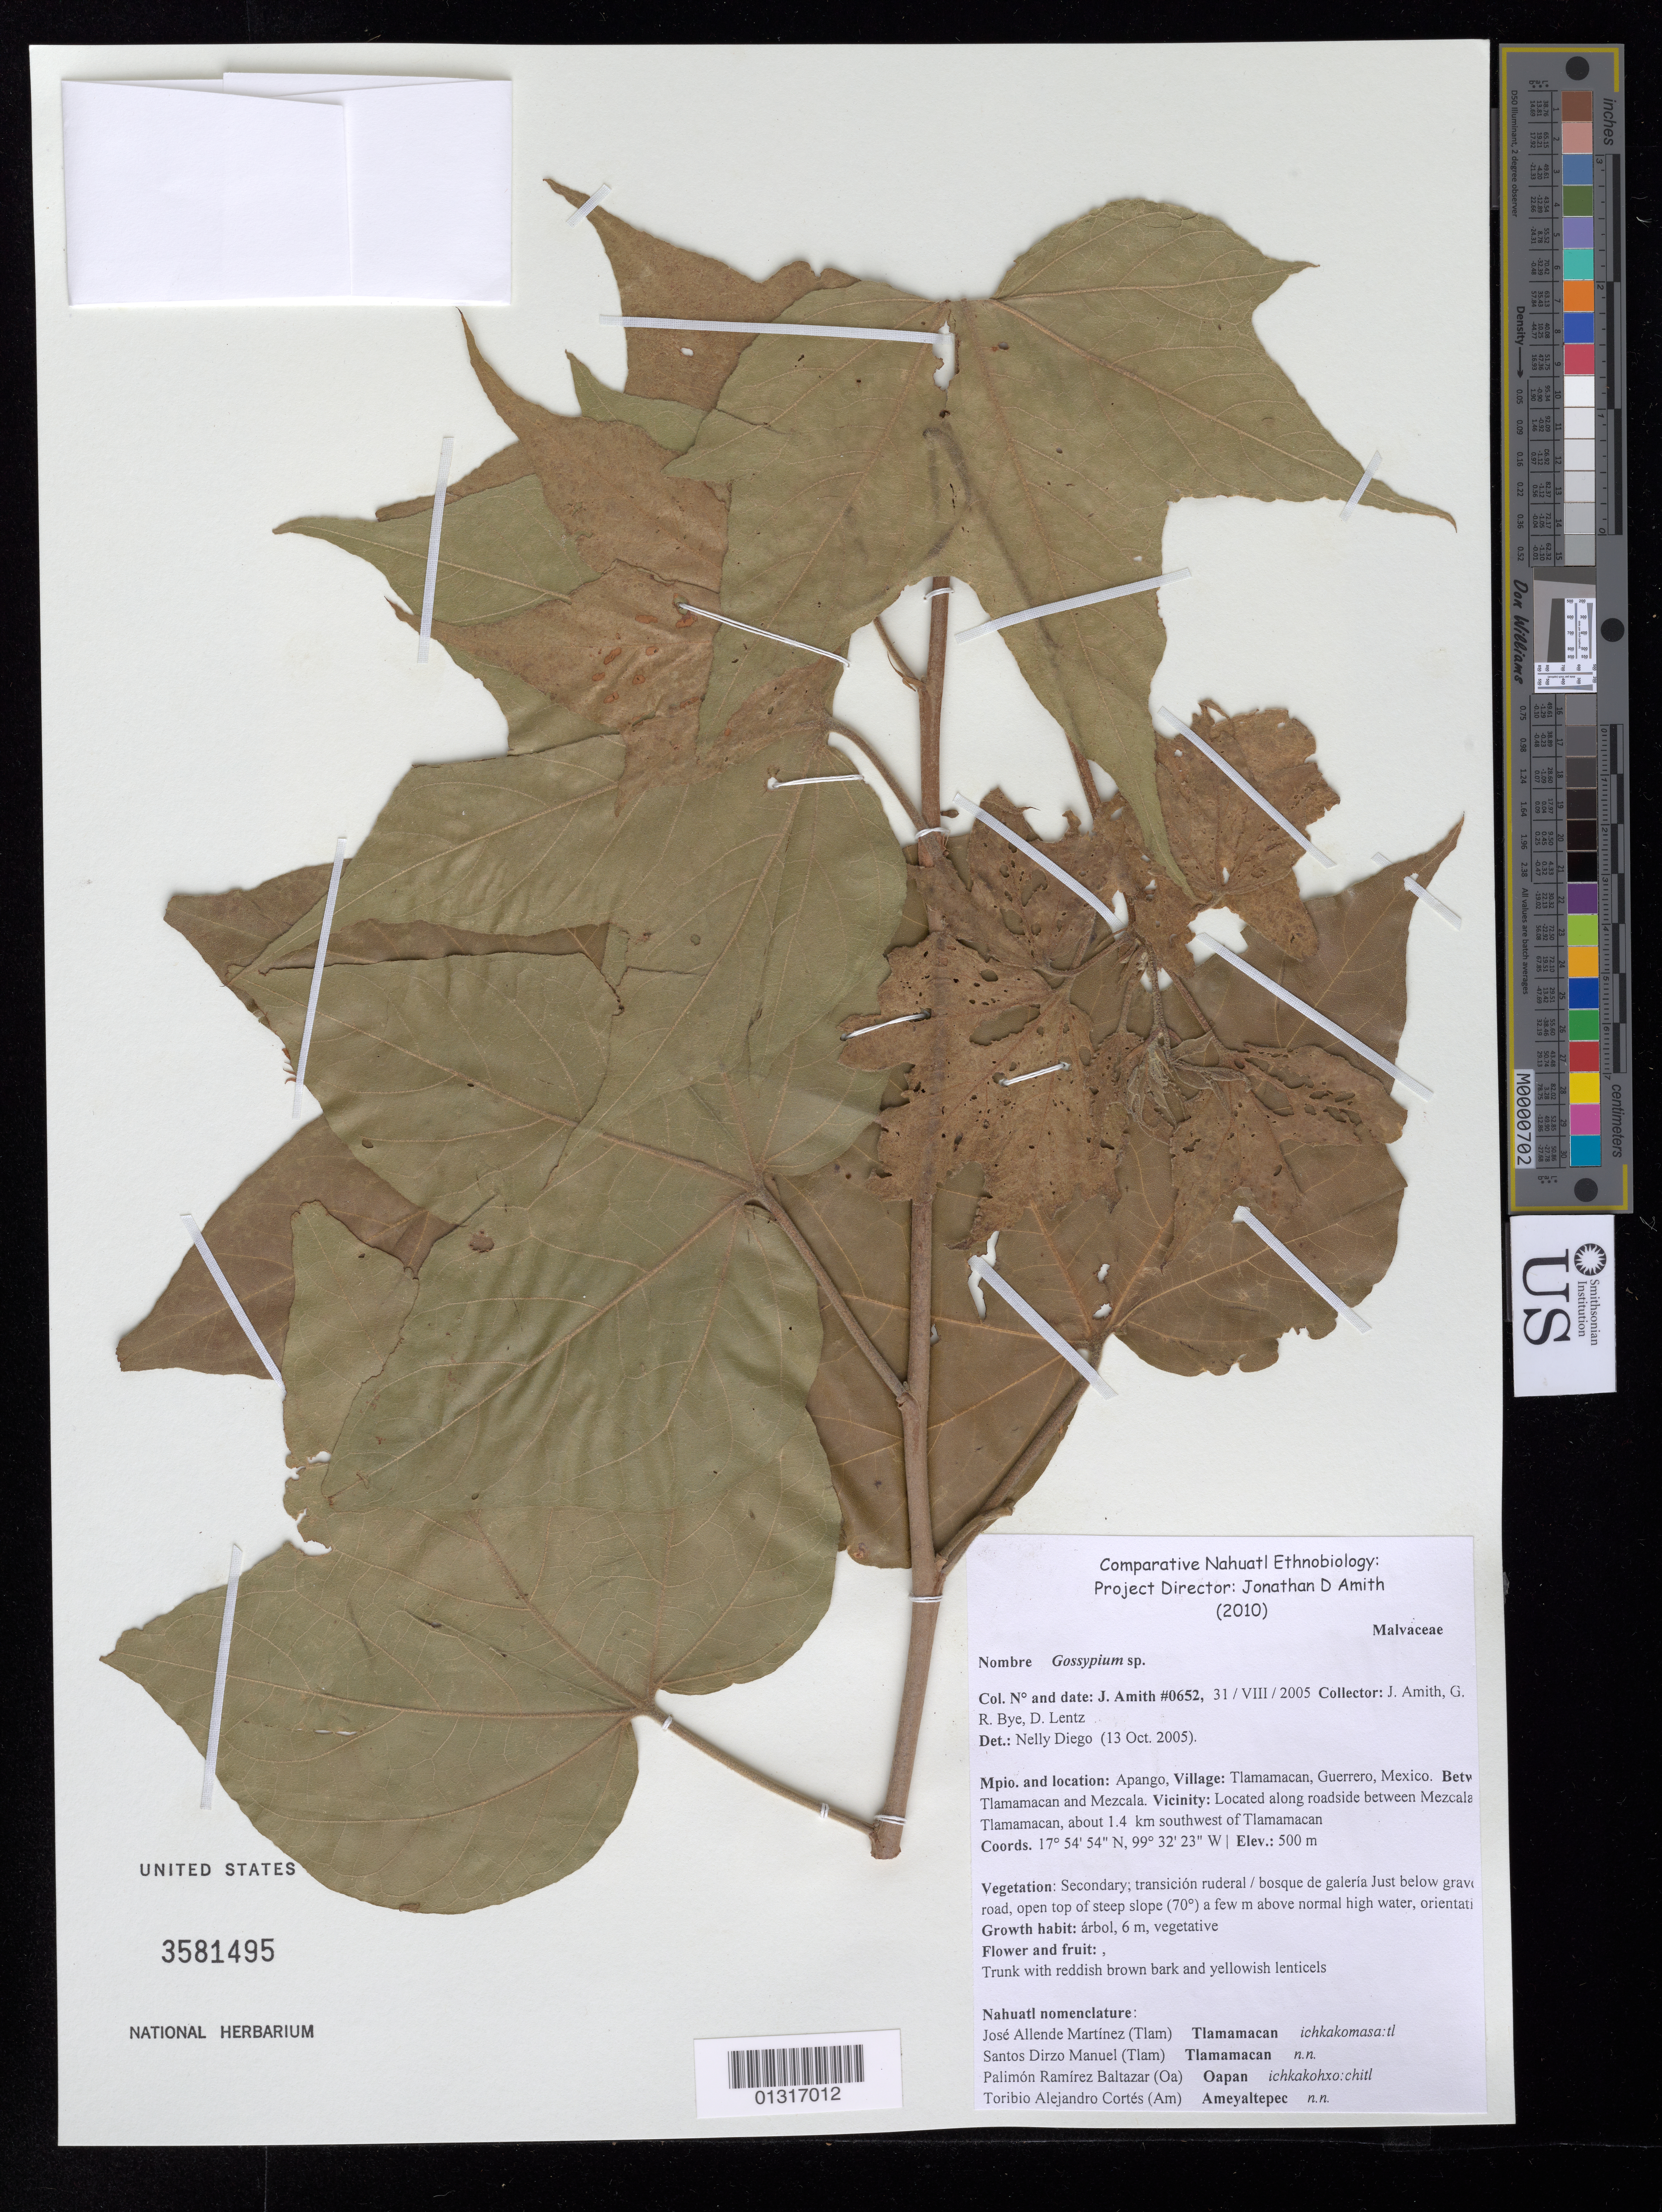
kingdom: Plantae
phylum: Tracheophyta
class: Magnoliopsida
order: Malvales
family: Malvaceae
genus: Gossypium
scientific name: Gossypium sp.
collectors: J. D. Amith, R. A. Bye & D. Lentz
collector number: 0652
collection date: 2005-08-31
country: Mexico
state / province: Guerrero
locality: Apango, Village Tlamamacan, between Tlamamacan and Mezcala, 1.4 km SW of Tlamamacan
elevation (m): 500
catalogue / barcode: US 3581495